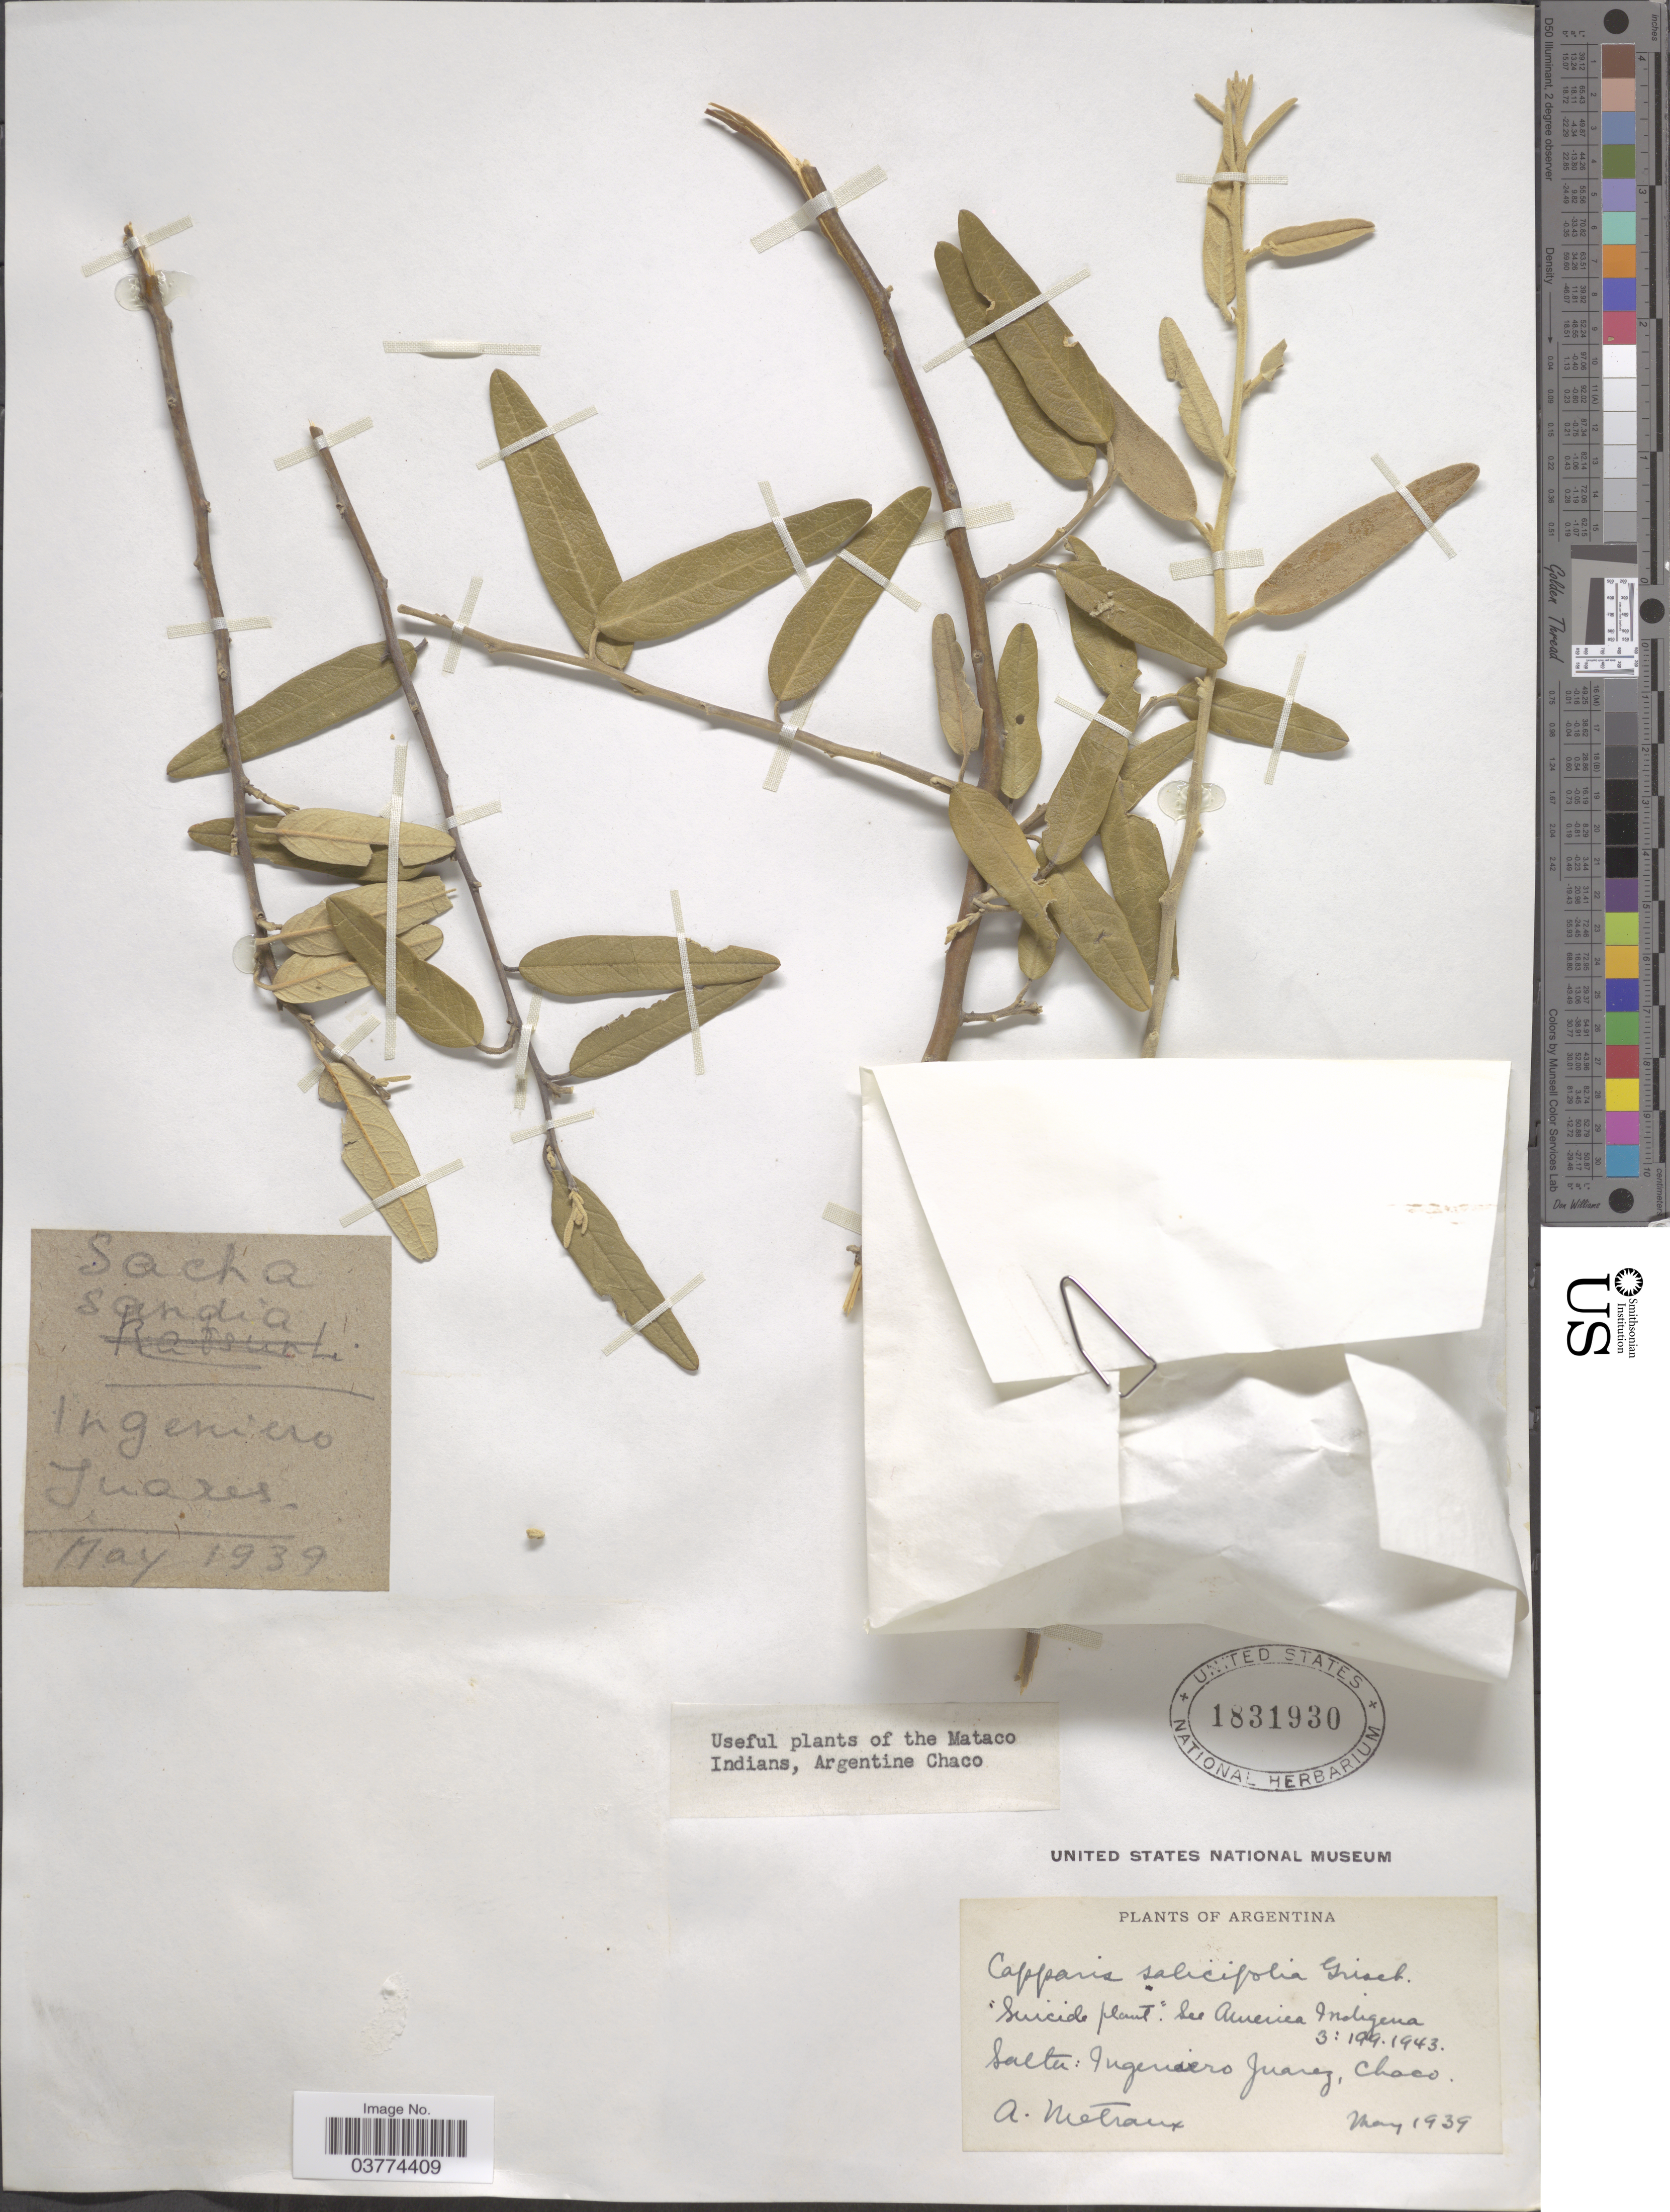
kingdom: Plantae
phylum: Tracheophyta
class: Magnoliopsida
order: Brassicales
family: Capparaceae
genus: Sarcotoxicum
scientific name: Sarcotoxicum salicifolium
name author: (Griseb.) Cornejo & Iltis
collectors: A. Metraux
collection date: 1939-05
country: Argentina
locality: Salta; Ingeniero Juarez, Chaco.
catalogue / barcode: US 1831930